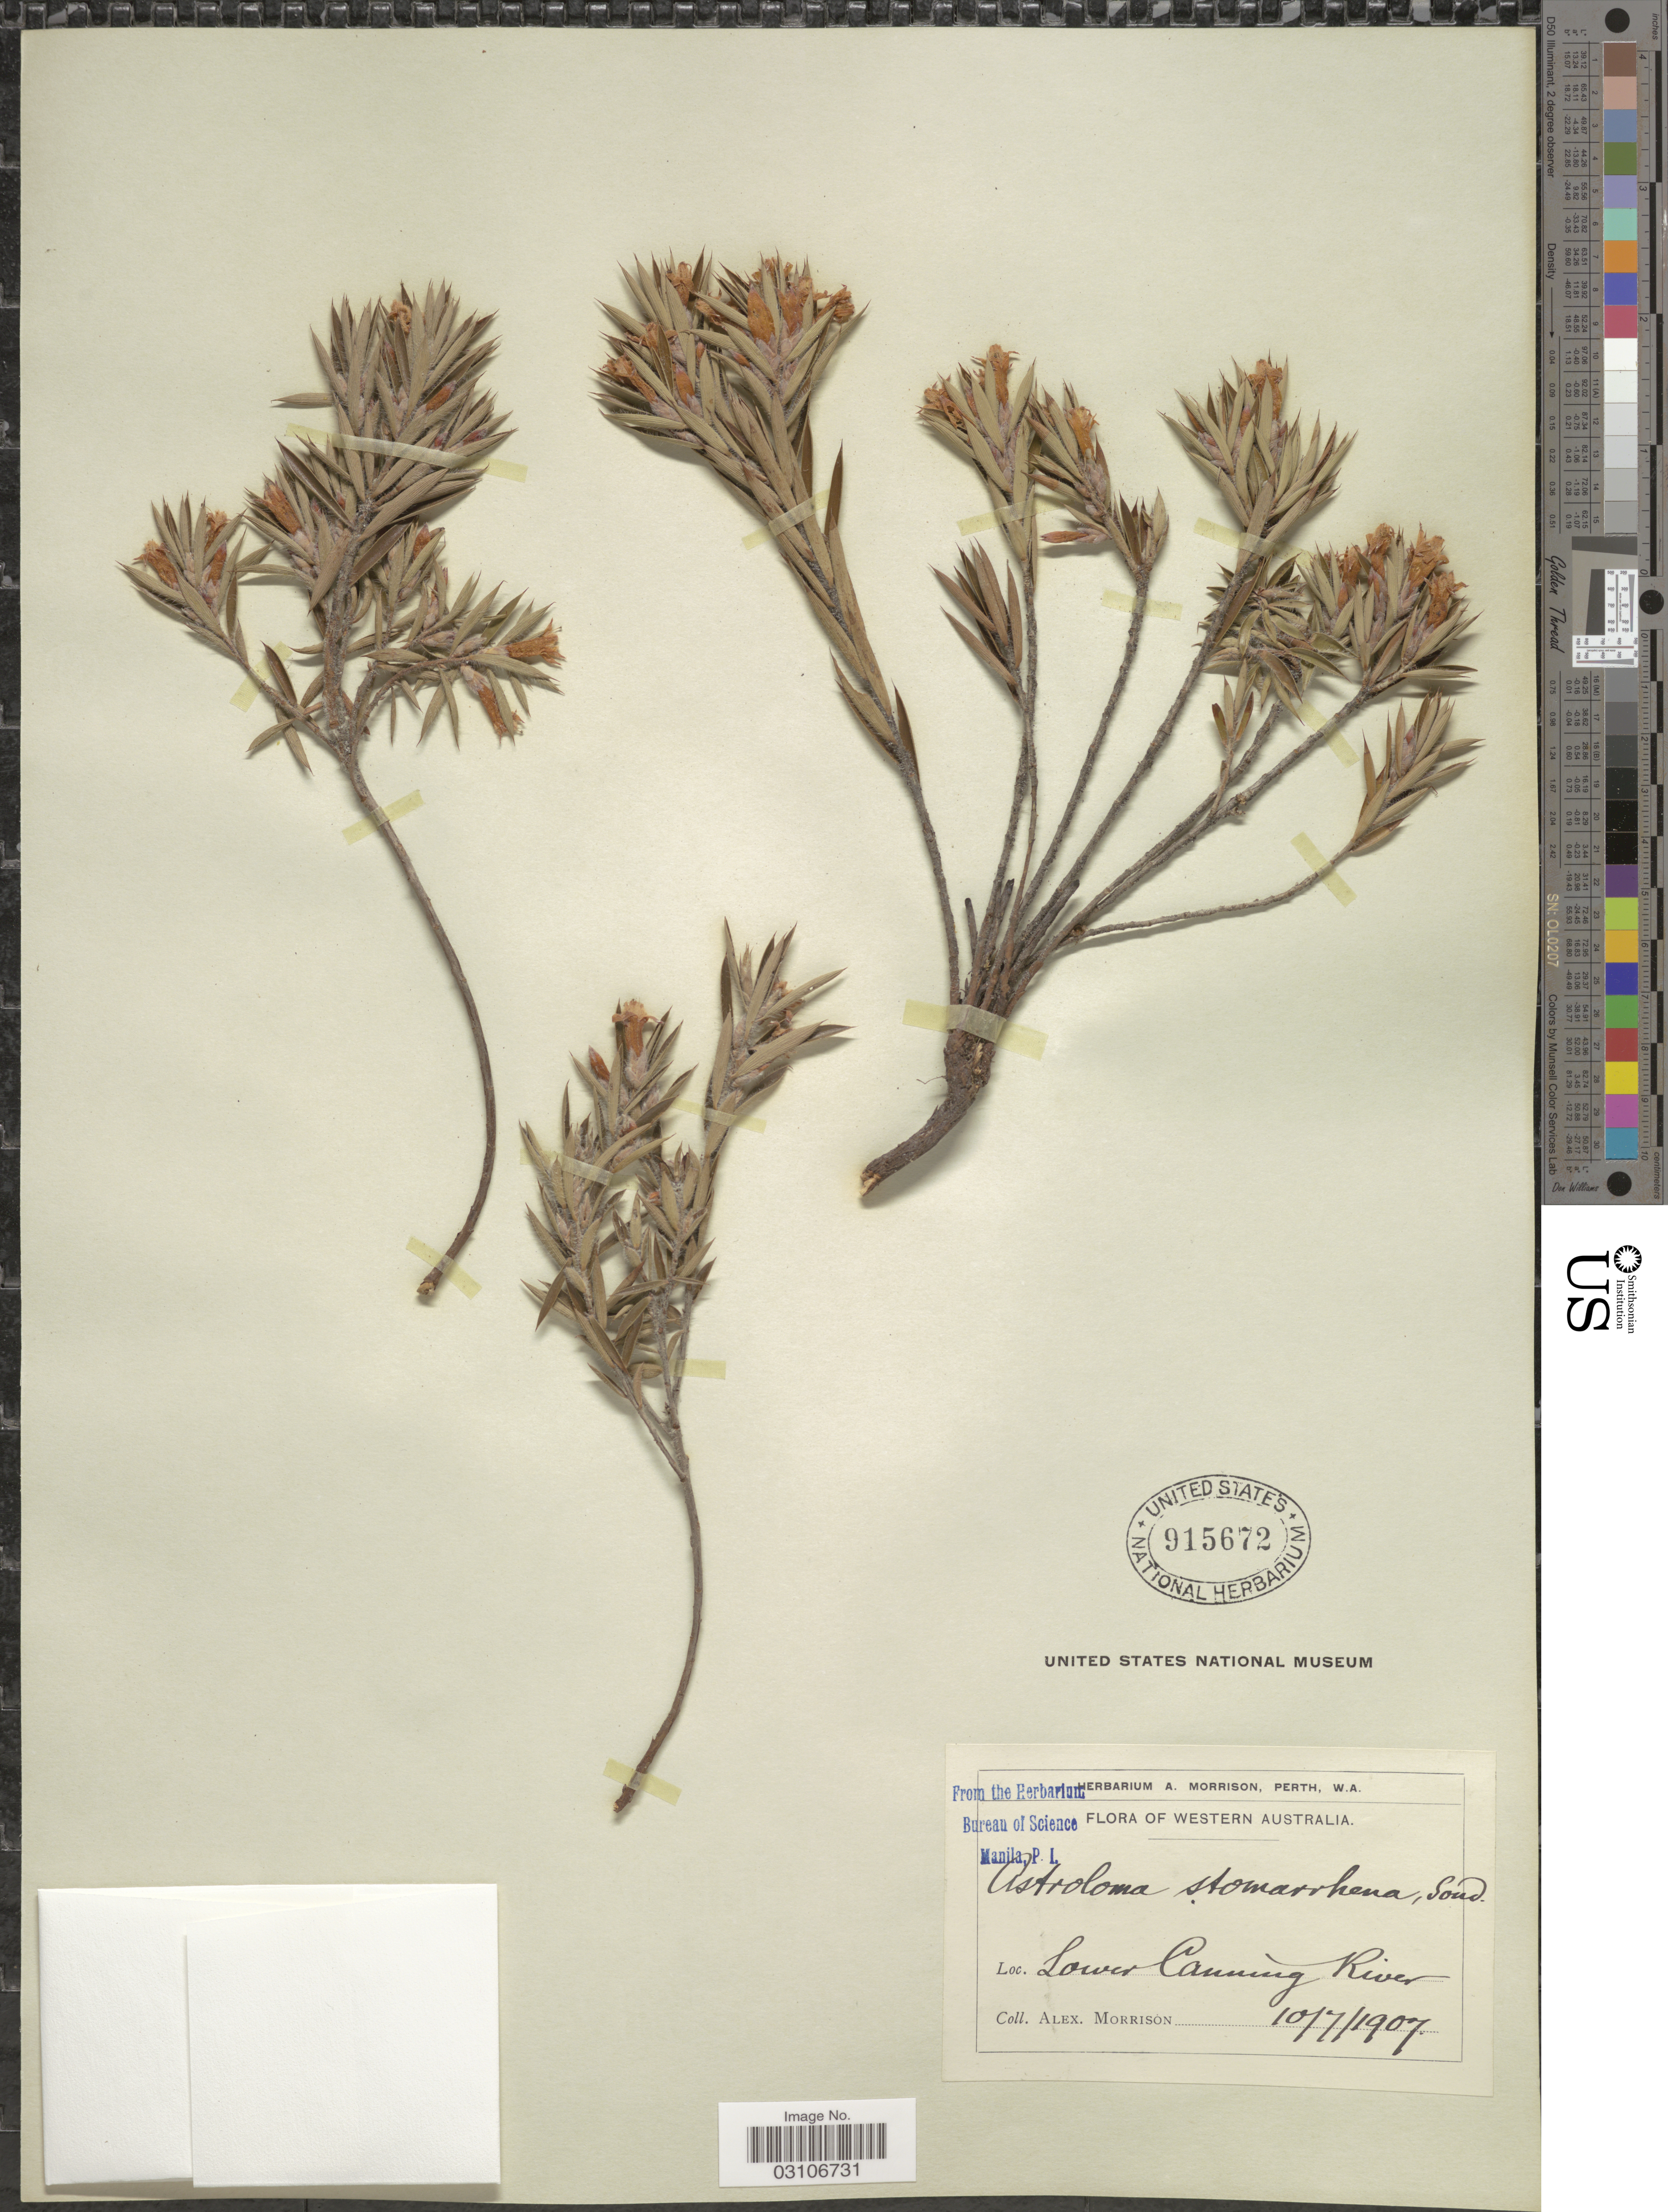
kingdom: Plantae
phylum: Tracheophyta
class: Magnoliopsida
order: Ericales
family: Ericaceae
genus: Astroloma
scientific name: Astroloma stomarrhena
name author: Sond.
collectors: A. Morrison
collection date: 1907-07-10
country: Australia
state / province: Western Australia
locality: Lower Canning River.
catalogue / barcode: US 915672